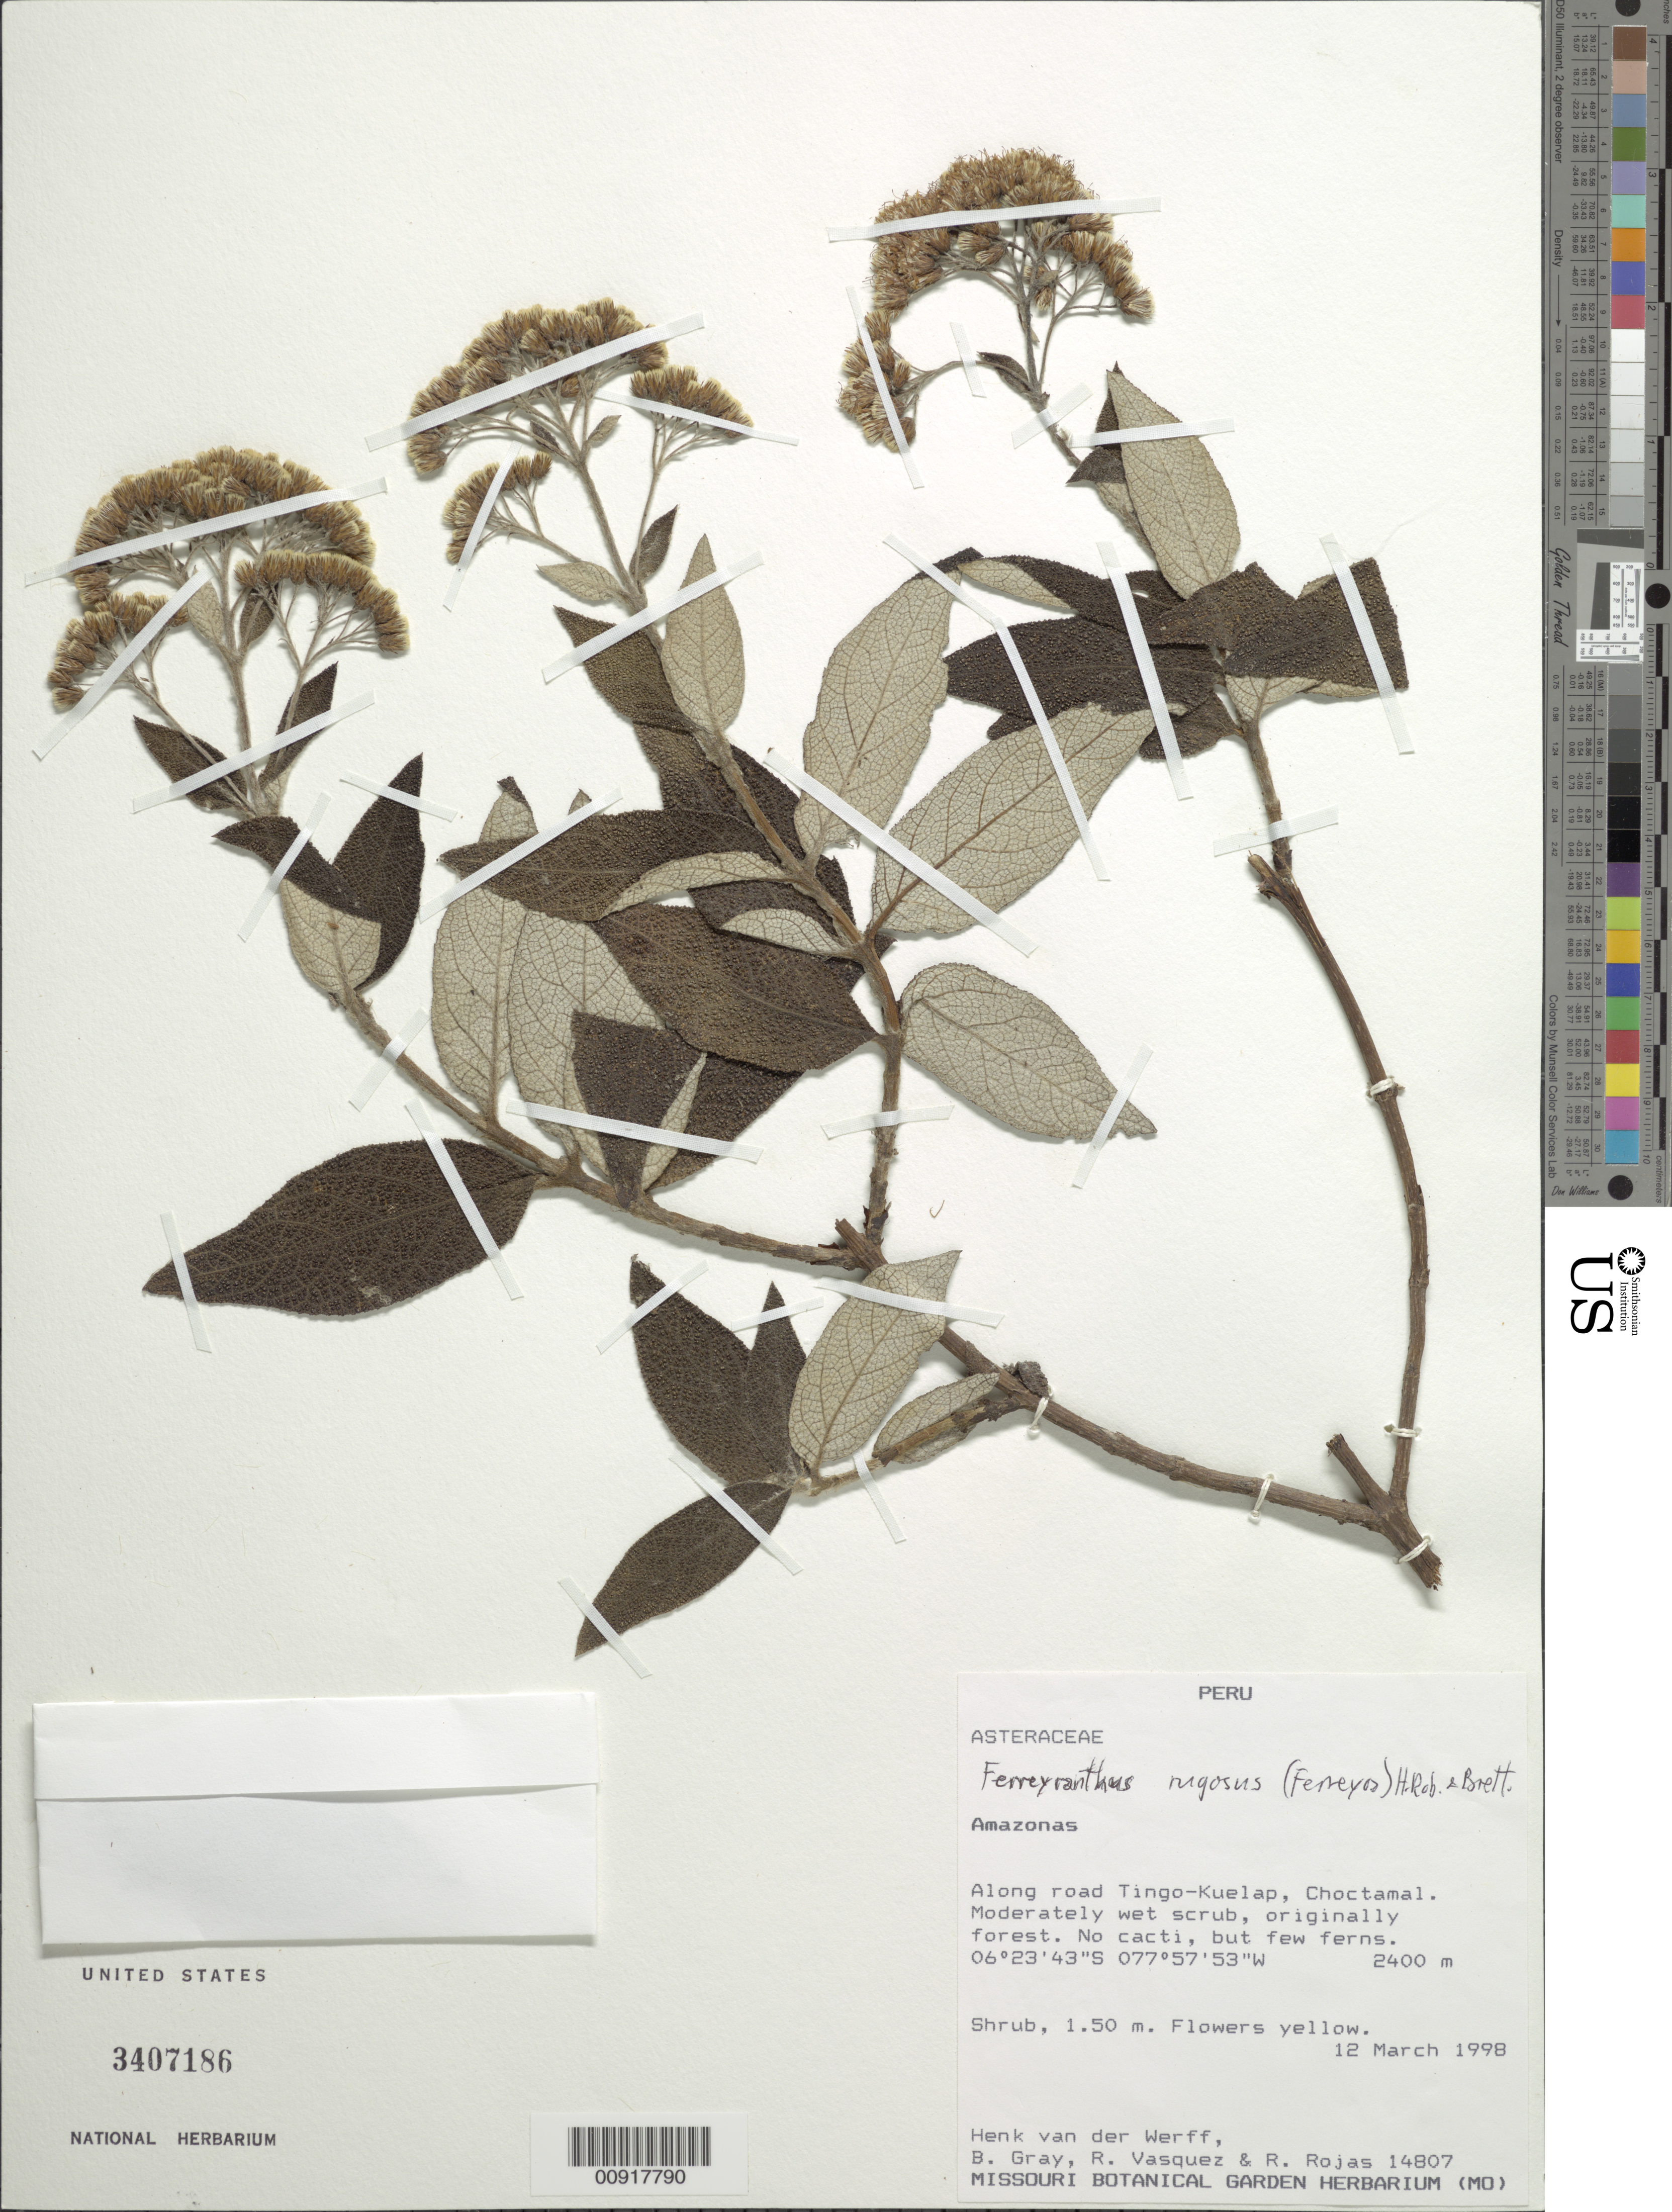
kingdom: Plantae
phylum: Tracheophyta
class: Magnoliopsida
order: Asterales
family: Asteraceae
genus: Ferreyranthus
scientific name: Ferreyranthus rugosus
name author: (Ferreyra) H. Rob. & Brettell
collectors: H. van der Werff, B. Gray, R. Vasquez & R. Rojas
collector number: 14807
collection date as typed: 12 March 1998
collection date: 1998-03-12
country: Peru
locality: Amazonas, along road Tingo-Kuelap, Choctamal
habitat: Moderately wet scrub, originally forest, no cacti, but few ferns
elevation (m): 2400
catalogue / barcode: US 3407186